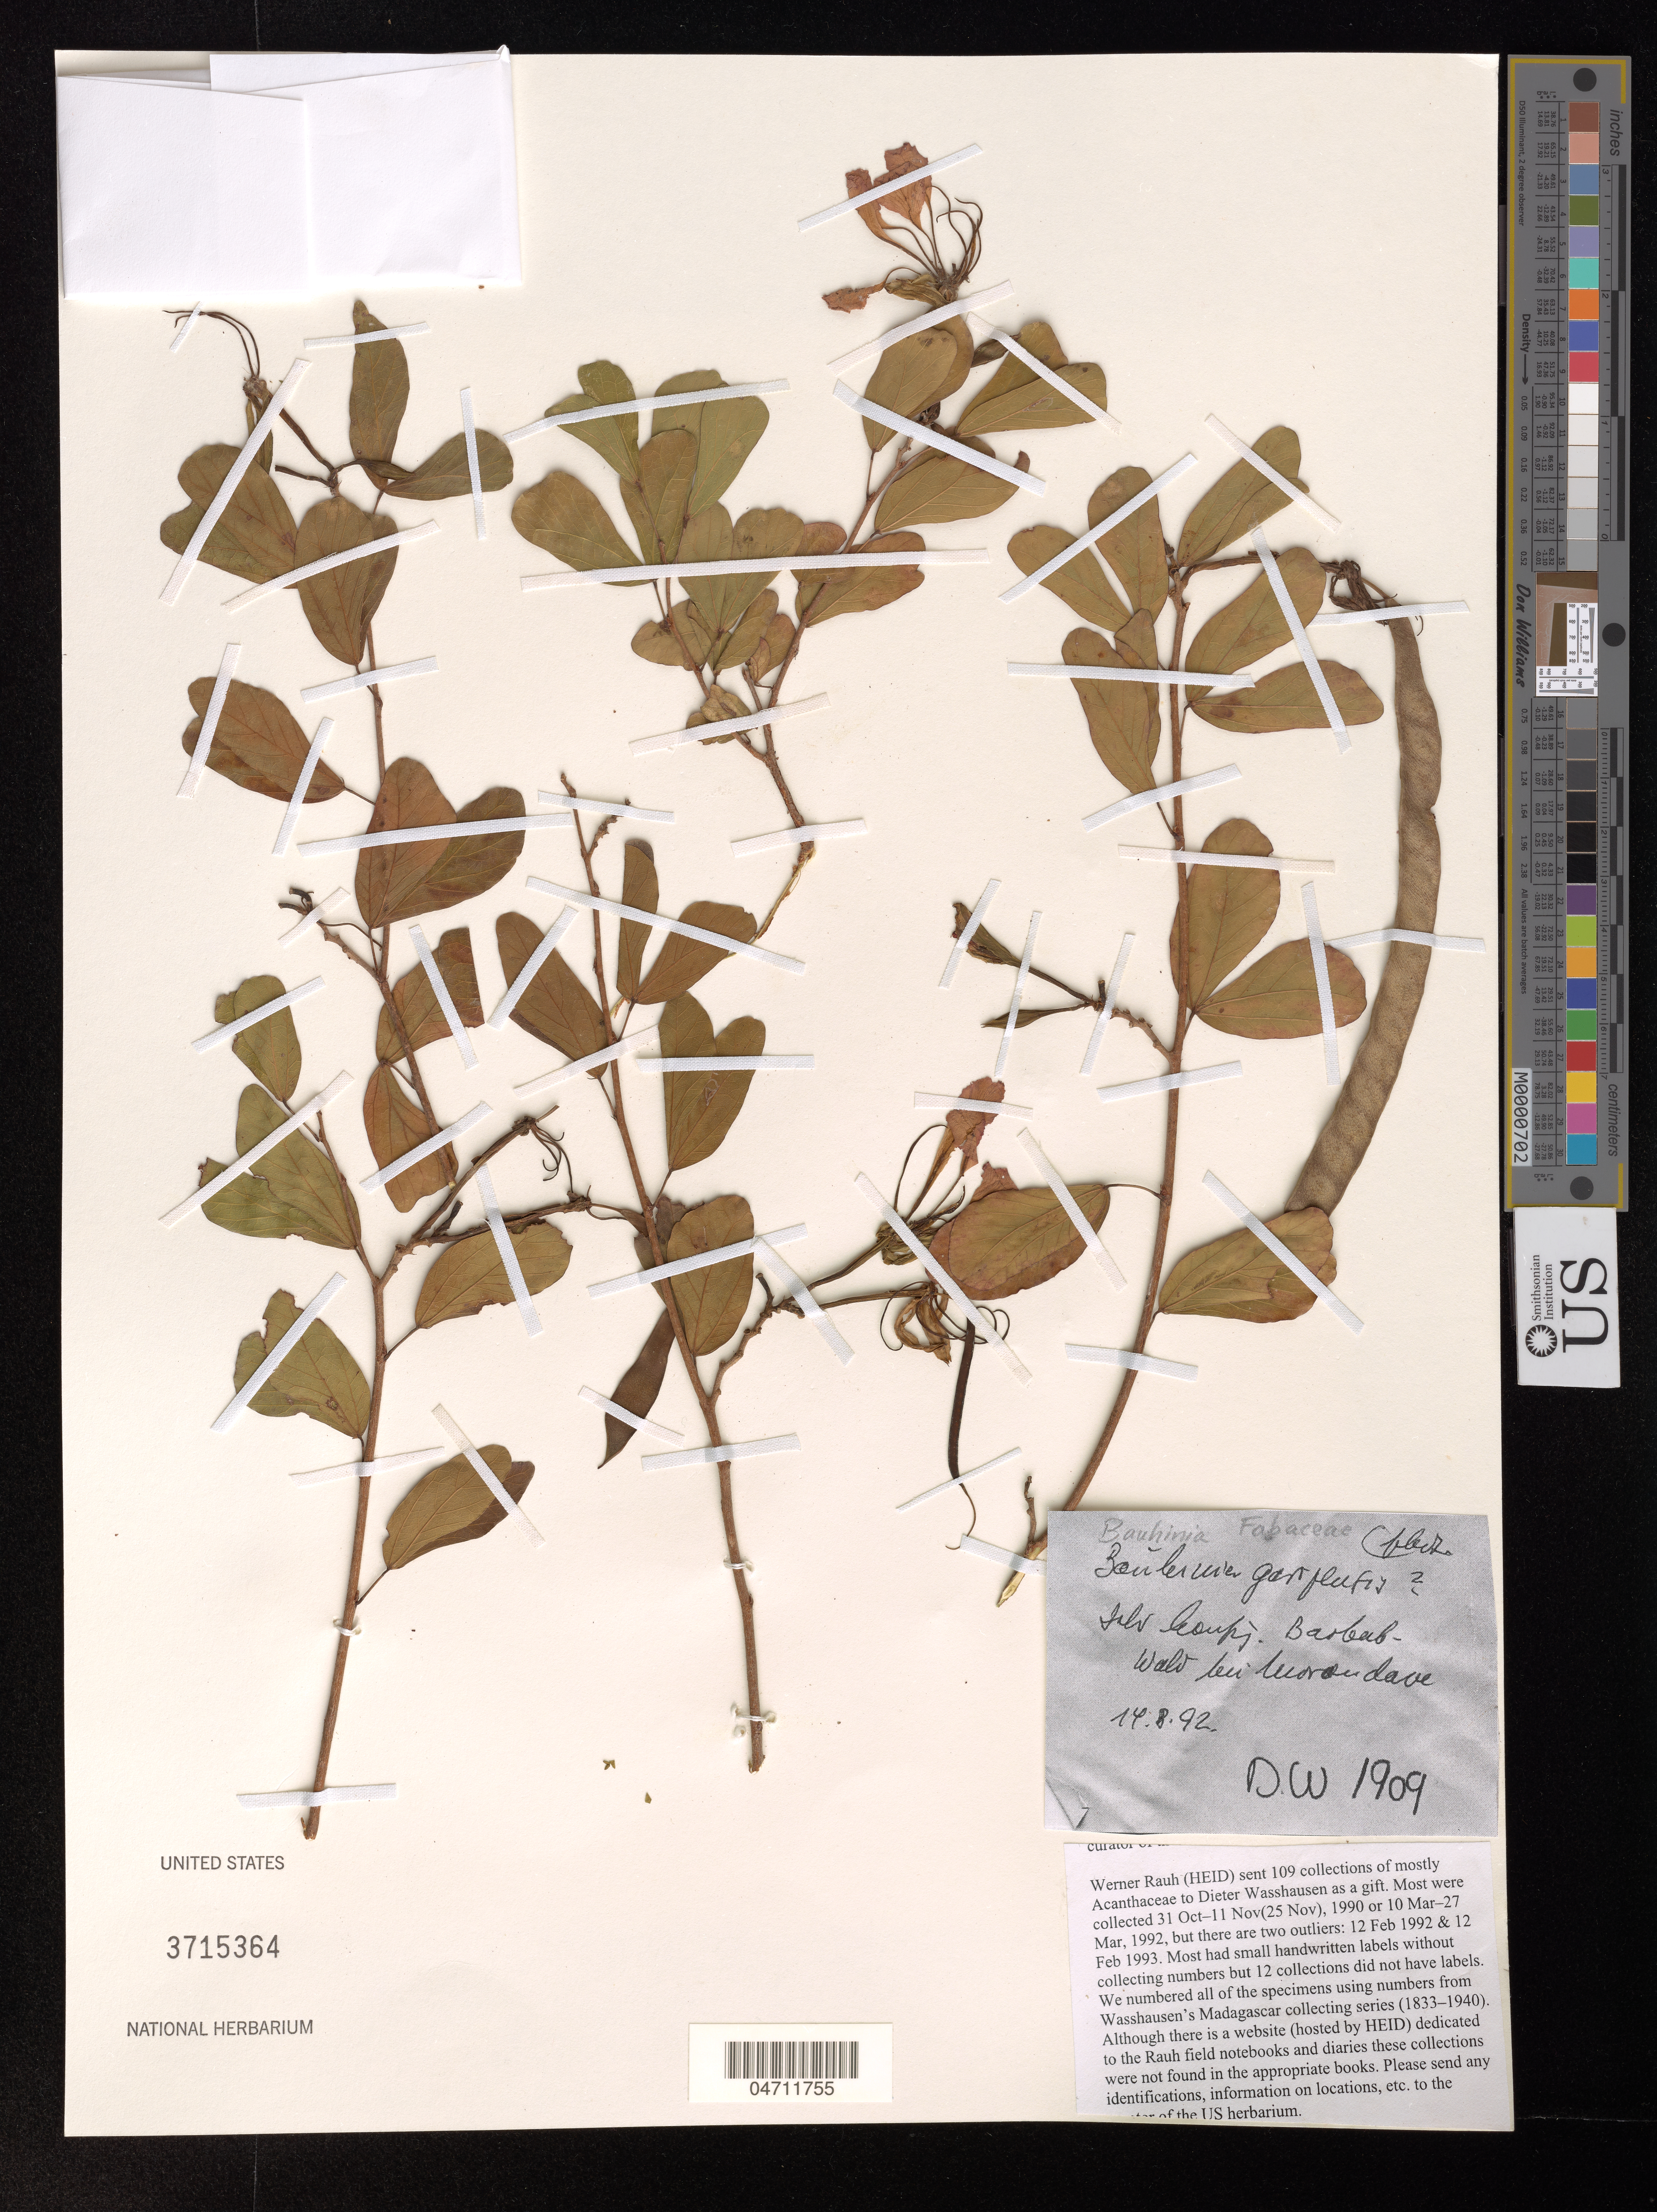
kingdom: Plantae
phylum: Tracheophyta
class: Magnoliopsida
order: Fabales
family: Fabaceae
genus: Bauhinia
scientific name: Bauhinia sp.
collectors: W. Rauh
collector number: DW 1909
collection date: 1992-03-14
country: Madagascar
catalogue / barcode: US 3715364